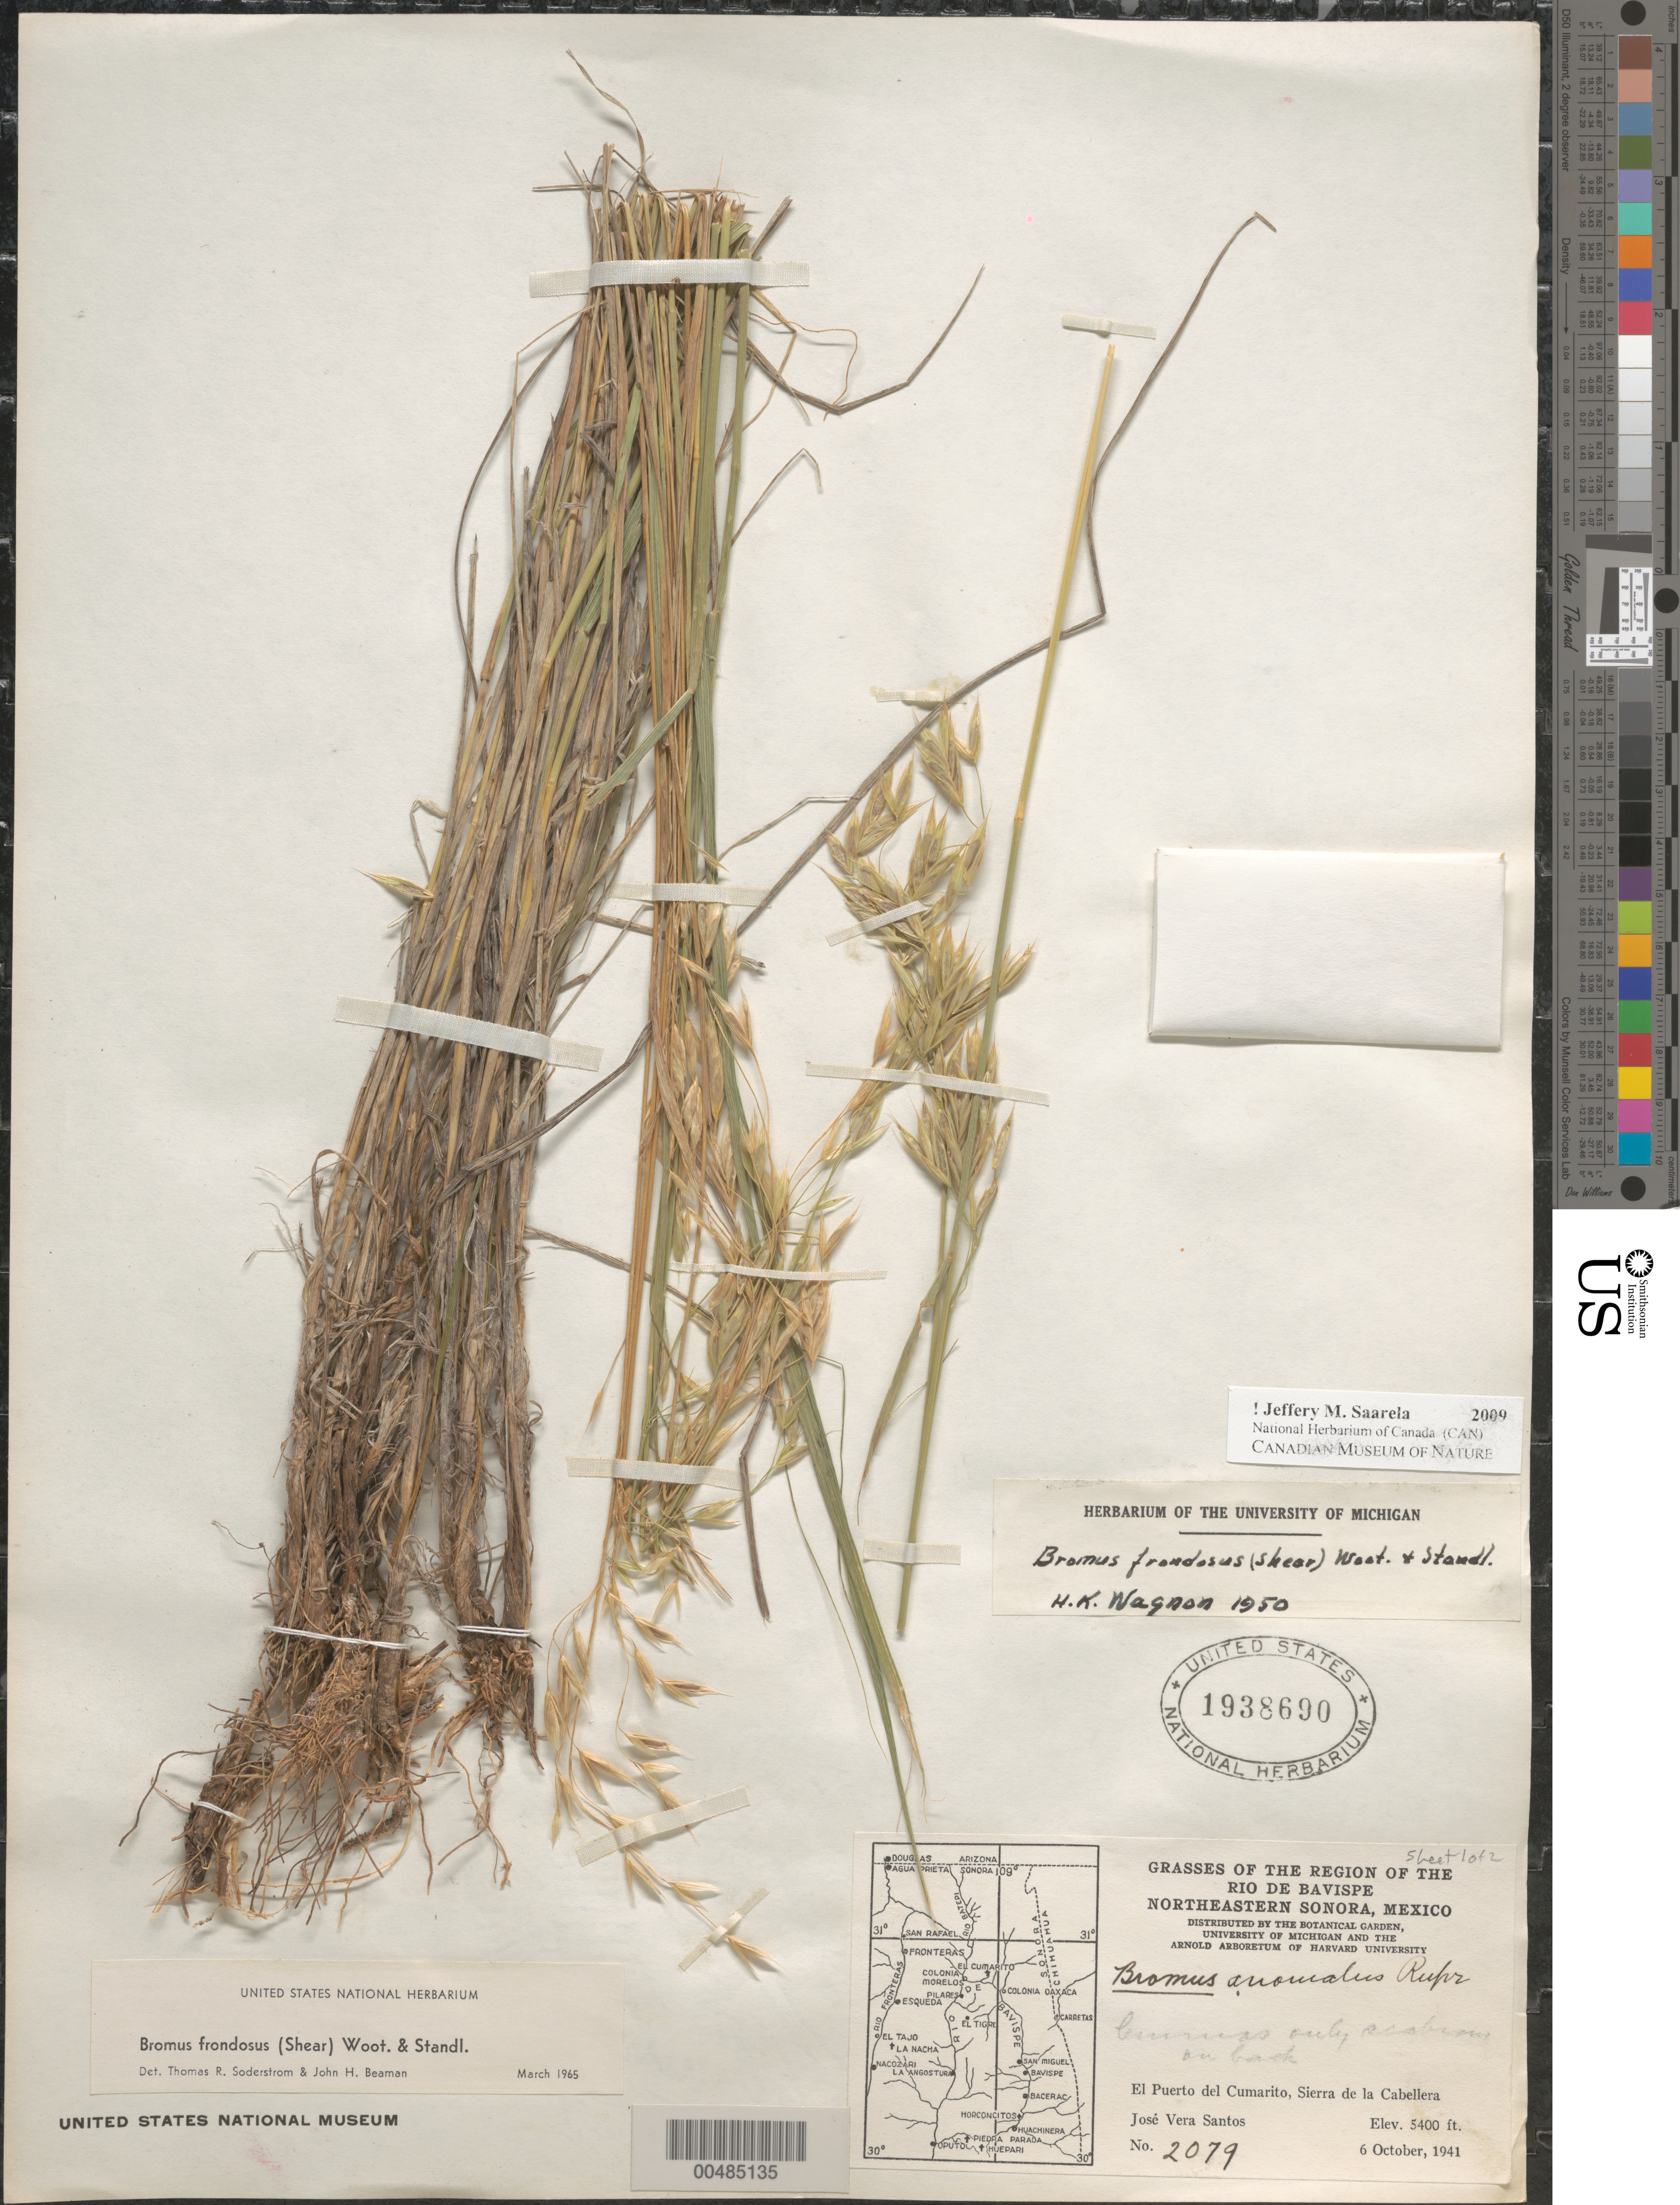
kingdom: Plantae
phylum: Tracheophyta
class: Liliopsida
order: Poales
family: Poaceae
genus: Bromus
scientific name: Bromus porteri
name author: (J.M. Coult.) Nash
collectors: J. V. Santos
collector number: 2079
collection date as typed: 6 Oct 1941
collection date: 1941-10-06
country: Mexico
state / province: Sinaloa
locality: Region of the Rio de Bavispe, NE Sonora, El Puerto del Cumarito, Sierra de la Cabellera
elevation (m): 1646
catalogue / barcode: US 1938690